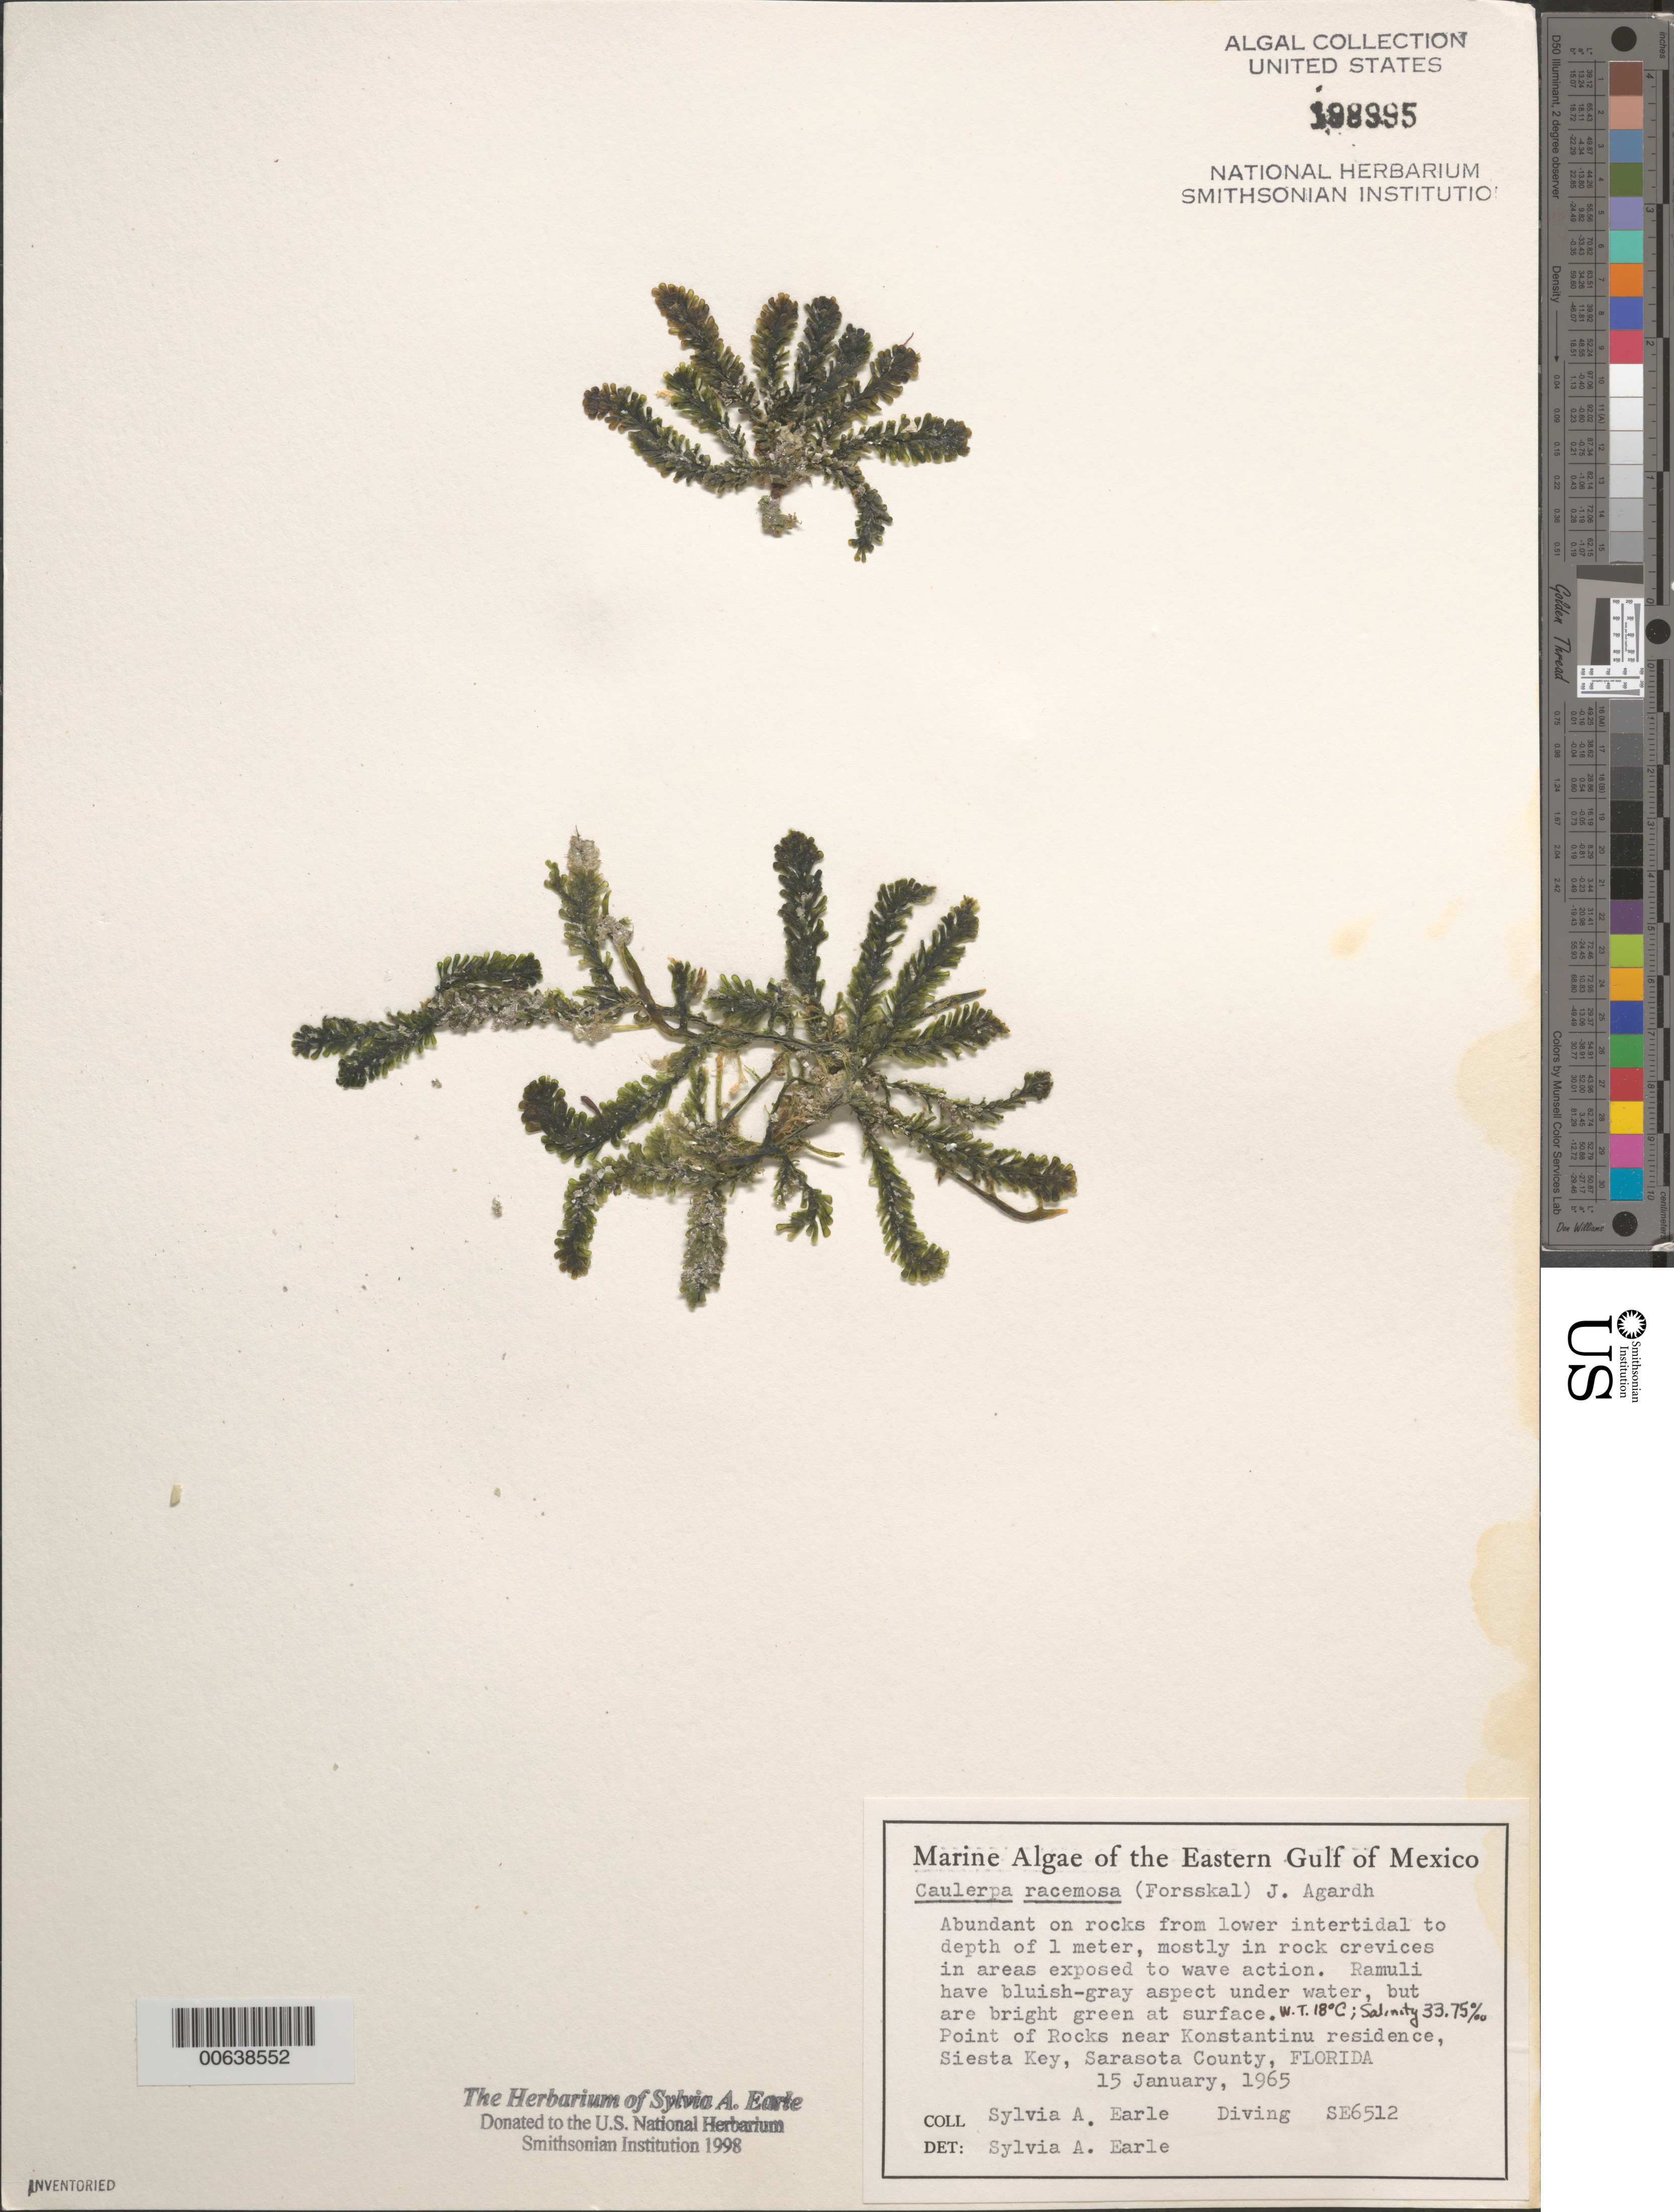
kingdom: Plantae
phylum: Chlorophyta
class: Ulvophyceae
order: Bryopsidales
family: Caulerpaceae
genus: Caulerpa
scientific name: Caulerpa racemosa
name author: (Forssk.) J. Agardh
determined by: Earle, S. A.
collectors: S. A. Earle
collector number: Se 6512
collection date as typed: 15 Jan 1965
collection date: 1965-01-15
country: United States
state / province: Florida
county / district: Sarasota County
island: Siesta Key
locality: Point of Rocks near Konstantinu residence, Sarasota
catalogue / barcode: US 198995